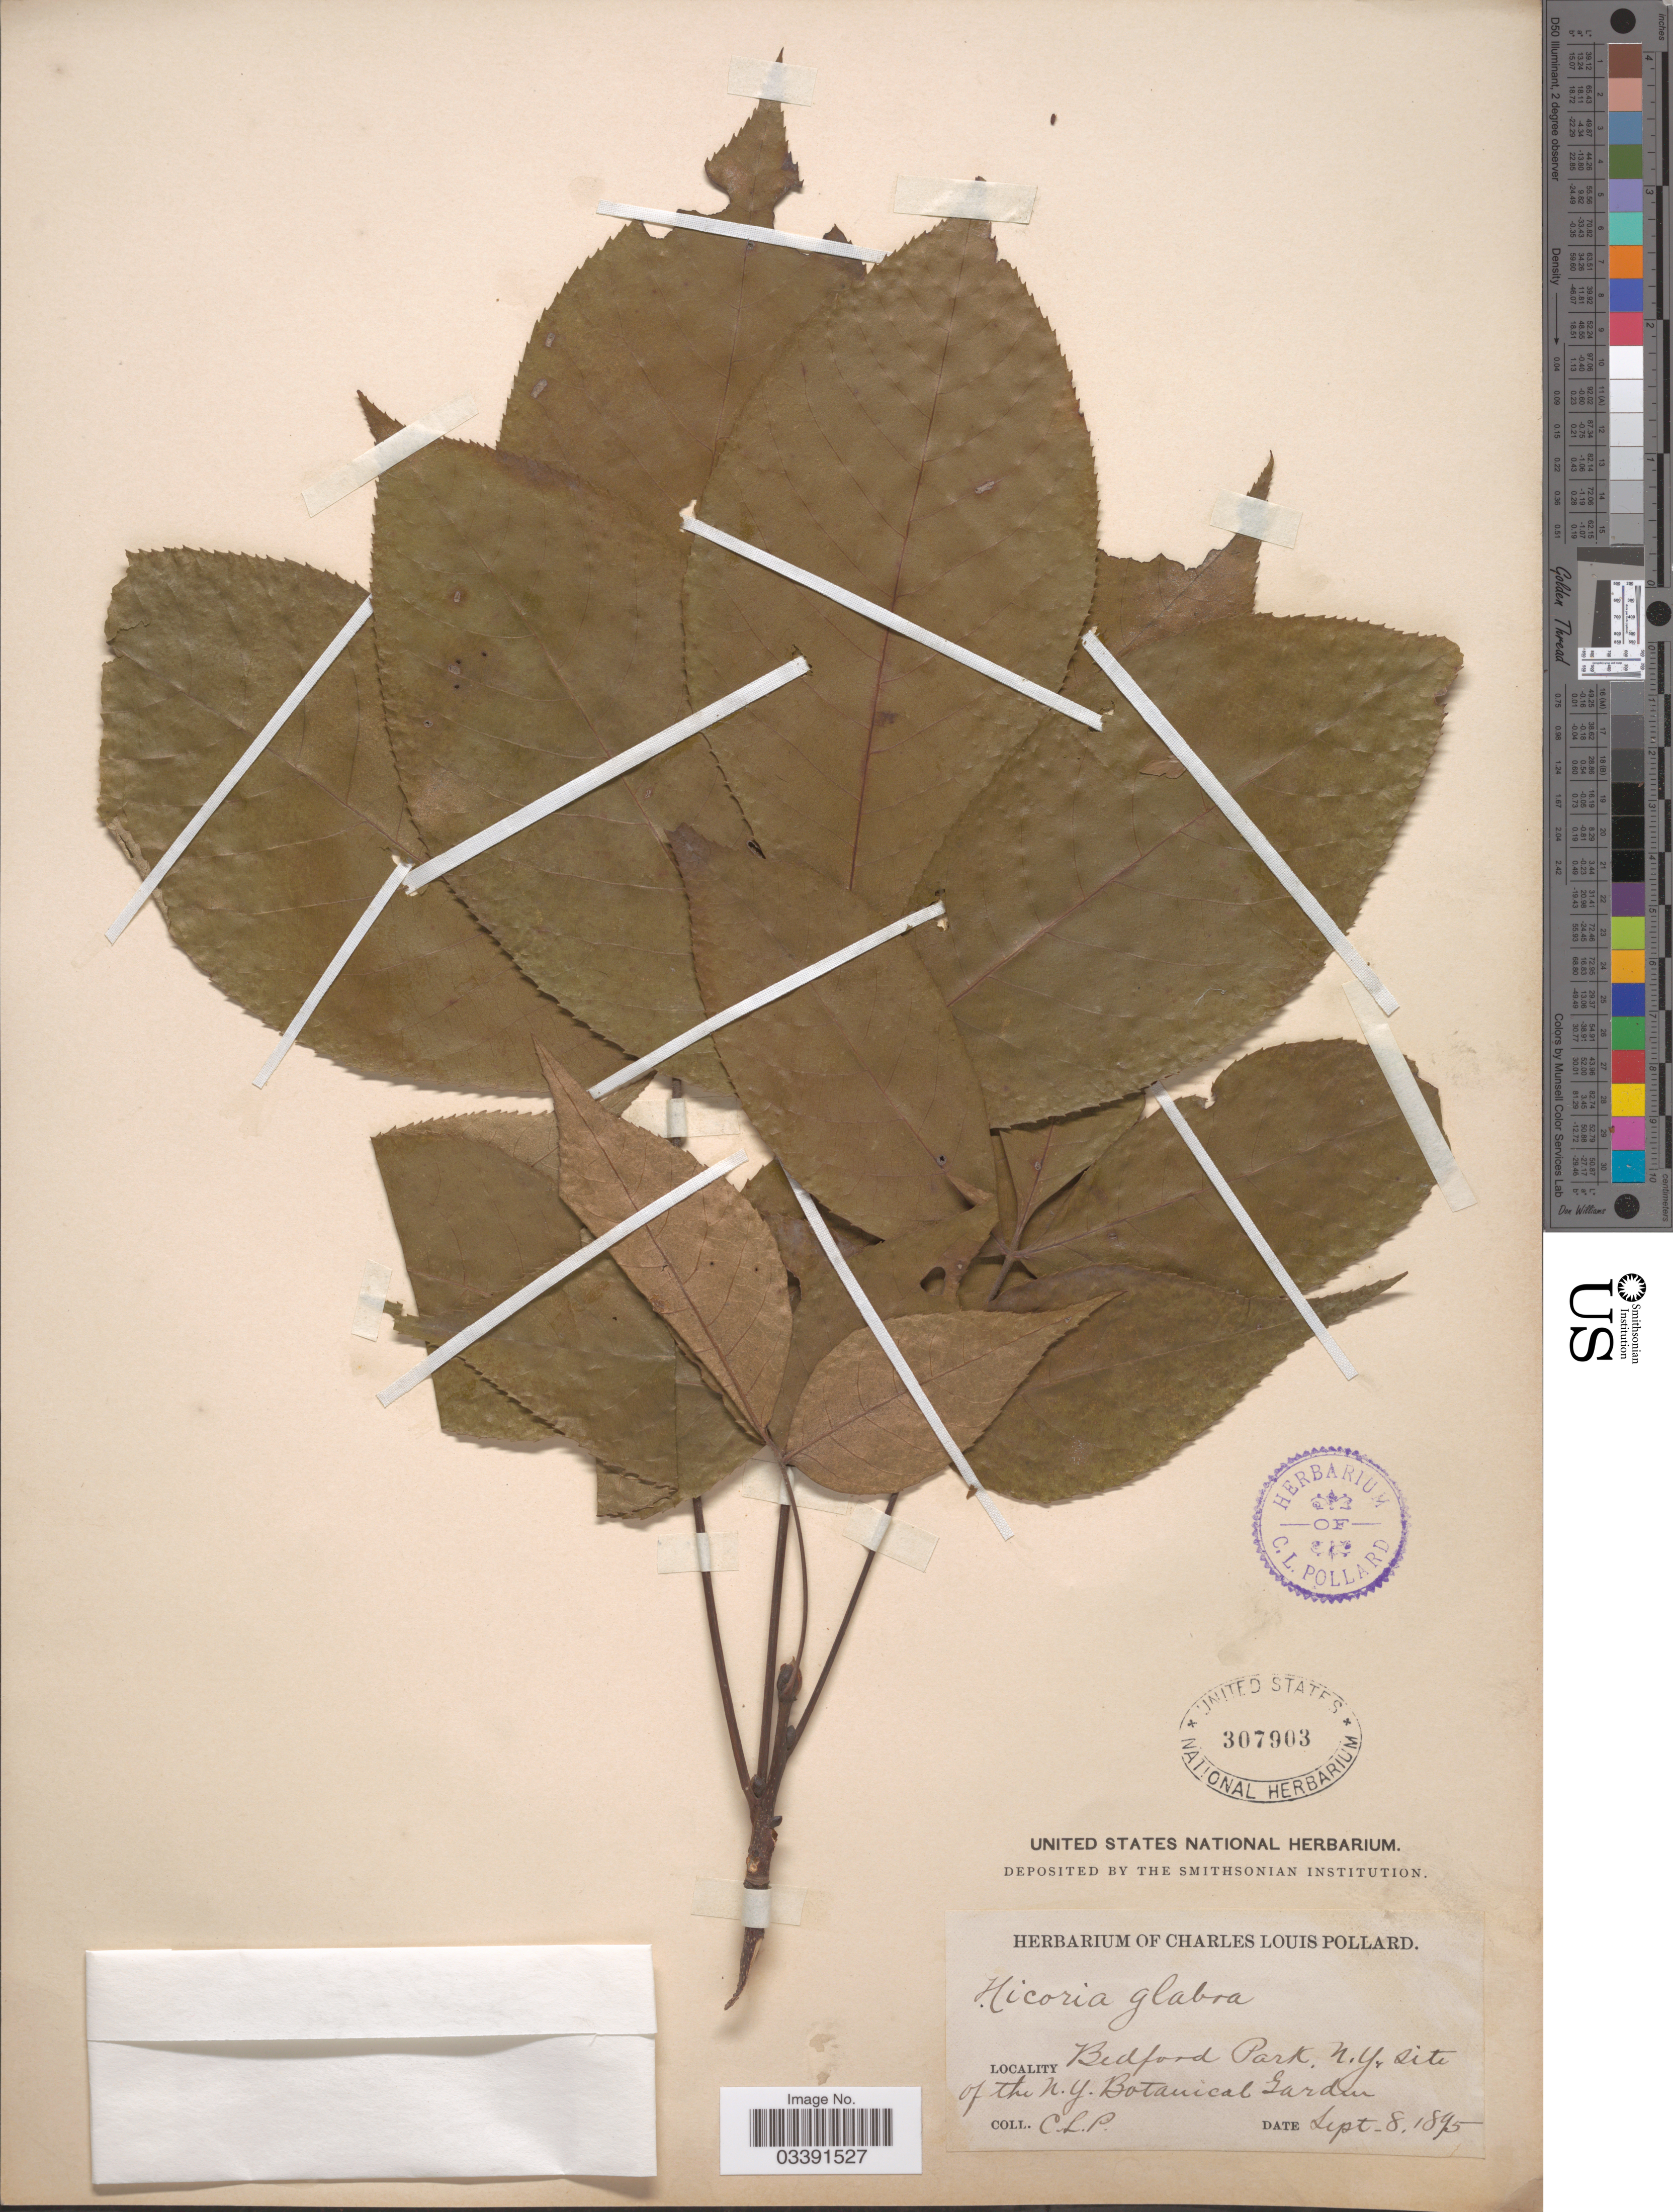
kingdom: Plantae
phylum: Tracheophyta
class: Magnoliopsida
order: Fagales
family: Juglandaceae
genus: Carya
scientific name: Carya glabra var. glabra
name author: (Mill.) Sweet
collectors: C. L. Pollard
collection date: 1895-09-08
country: United States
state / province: New York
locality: Bedford Park, N.Y. Site of the N.Y. Botanical Garden.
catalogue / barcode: US 307903